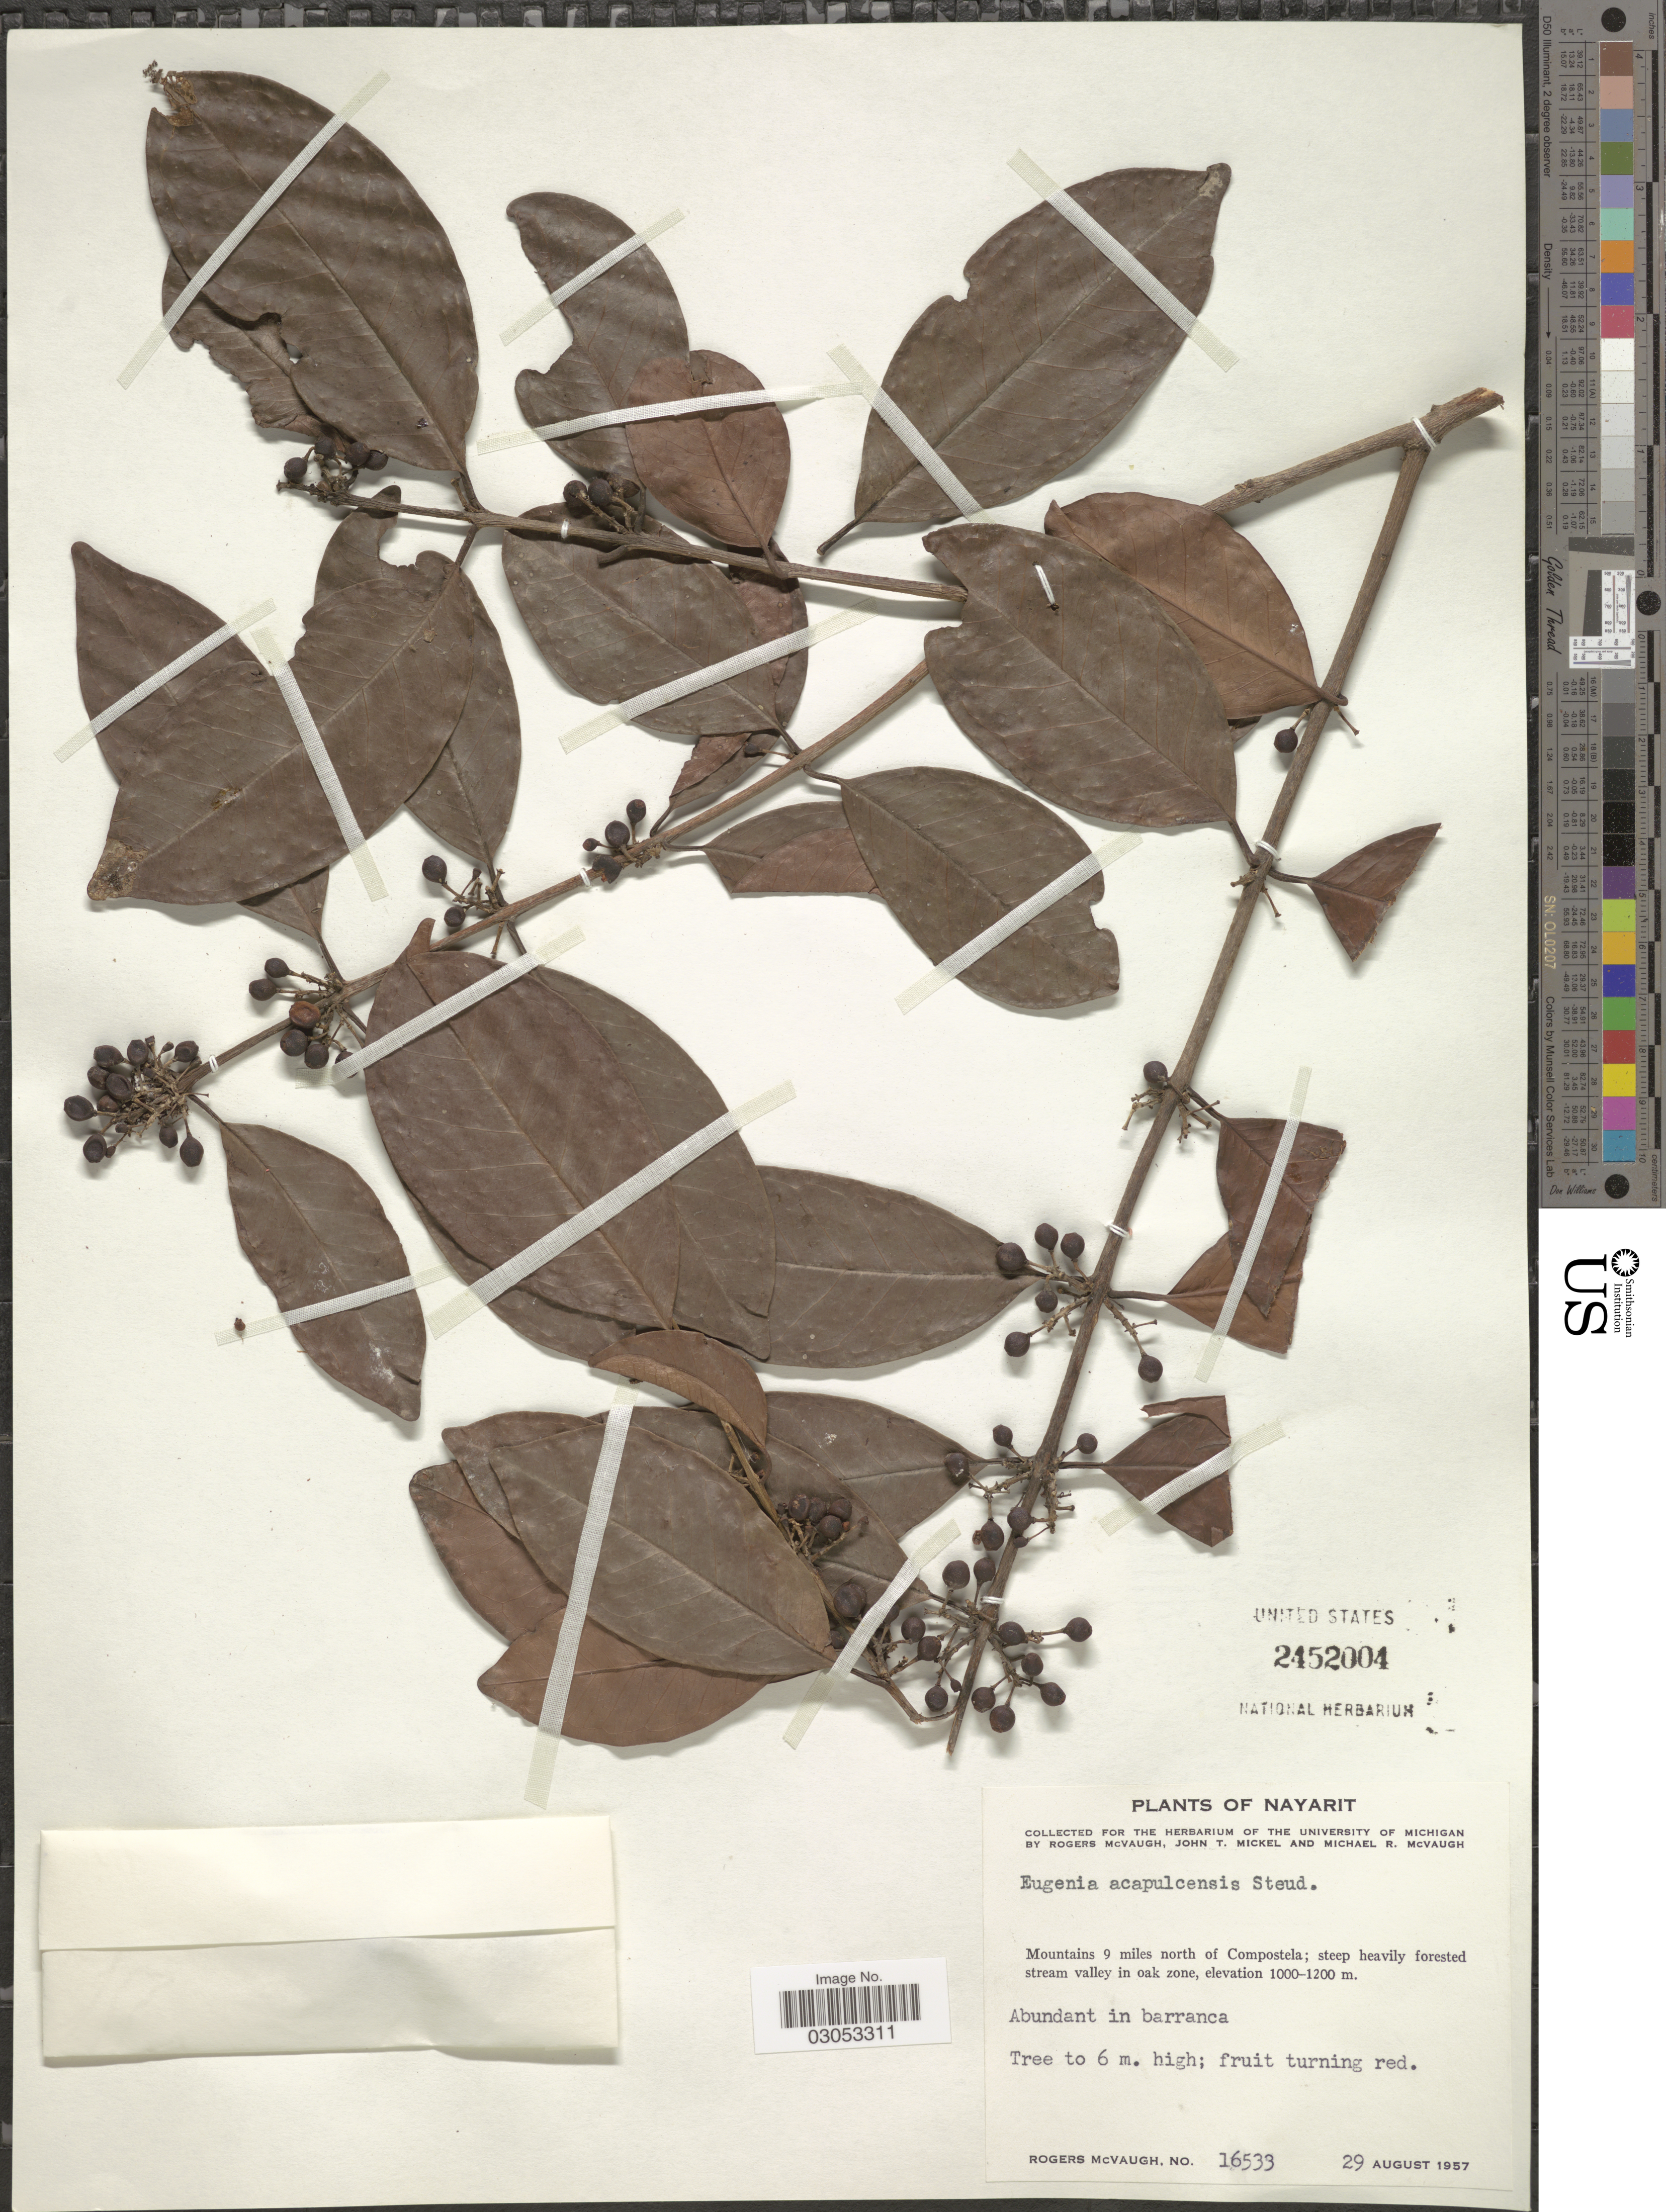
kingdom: Plantae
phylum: Tracheophyta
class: Magnoliopsida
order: Myrtales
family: Myrtaceae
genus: Eugenia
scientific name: Eugenia acapulcensis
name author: Steud.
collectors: R. McVaugh, J. Mickel & M. R. McVaugh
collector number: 16533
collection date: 1957-08-29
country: Mexico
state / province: Nayarit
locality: Mountains 9 miles north of Compostela.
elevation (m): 1000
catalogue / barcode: US 2452004